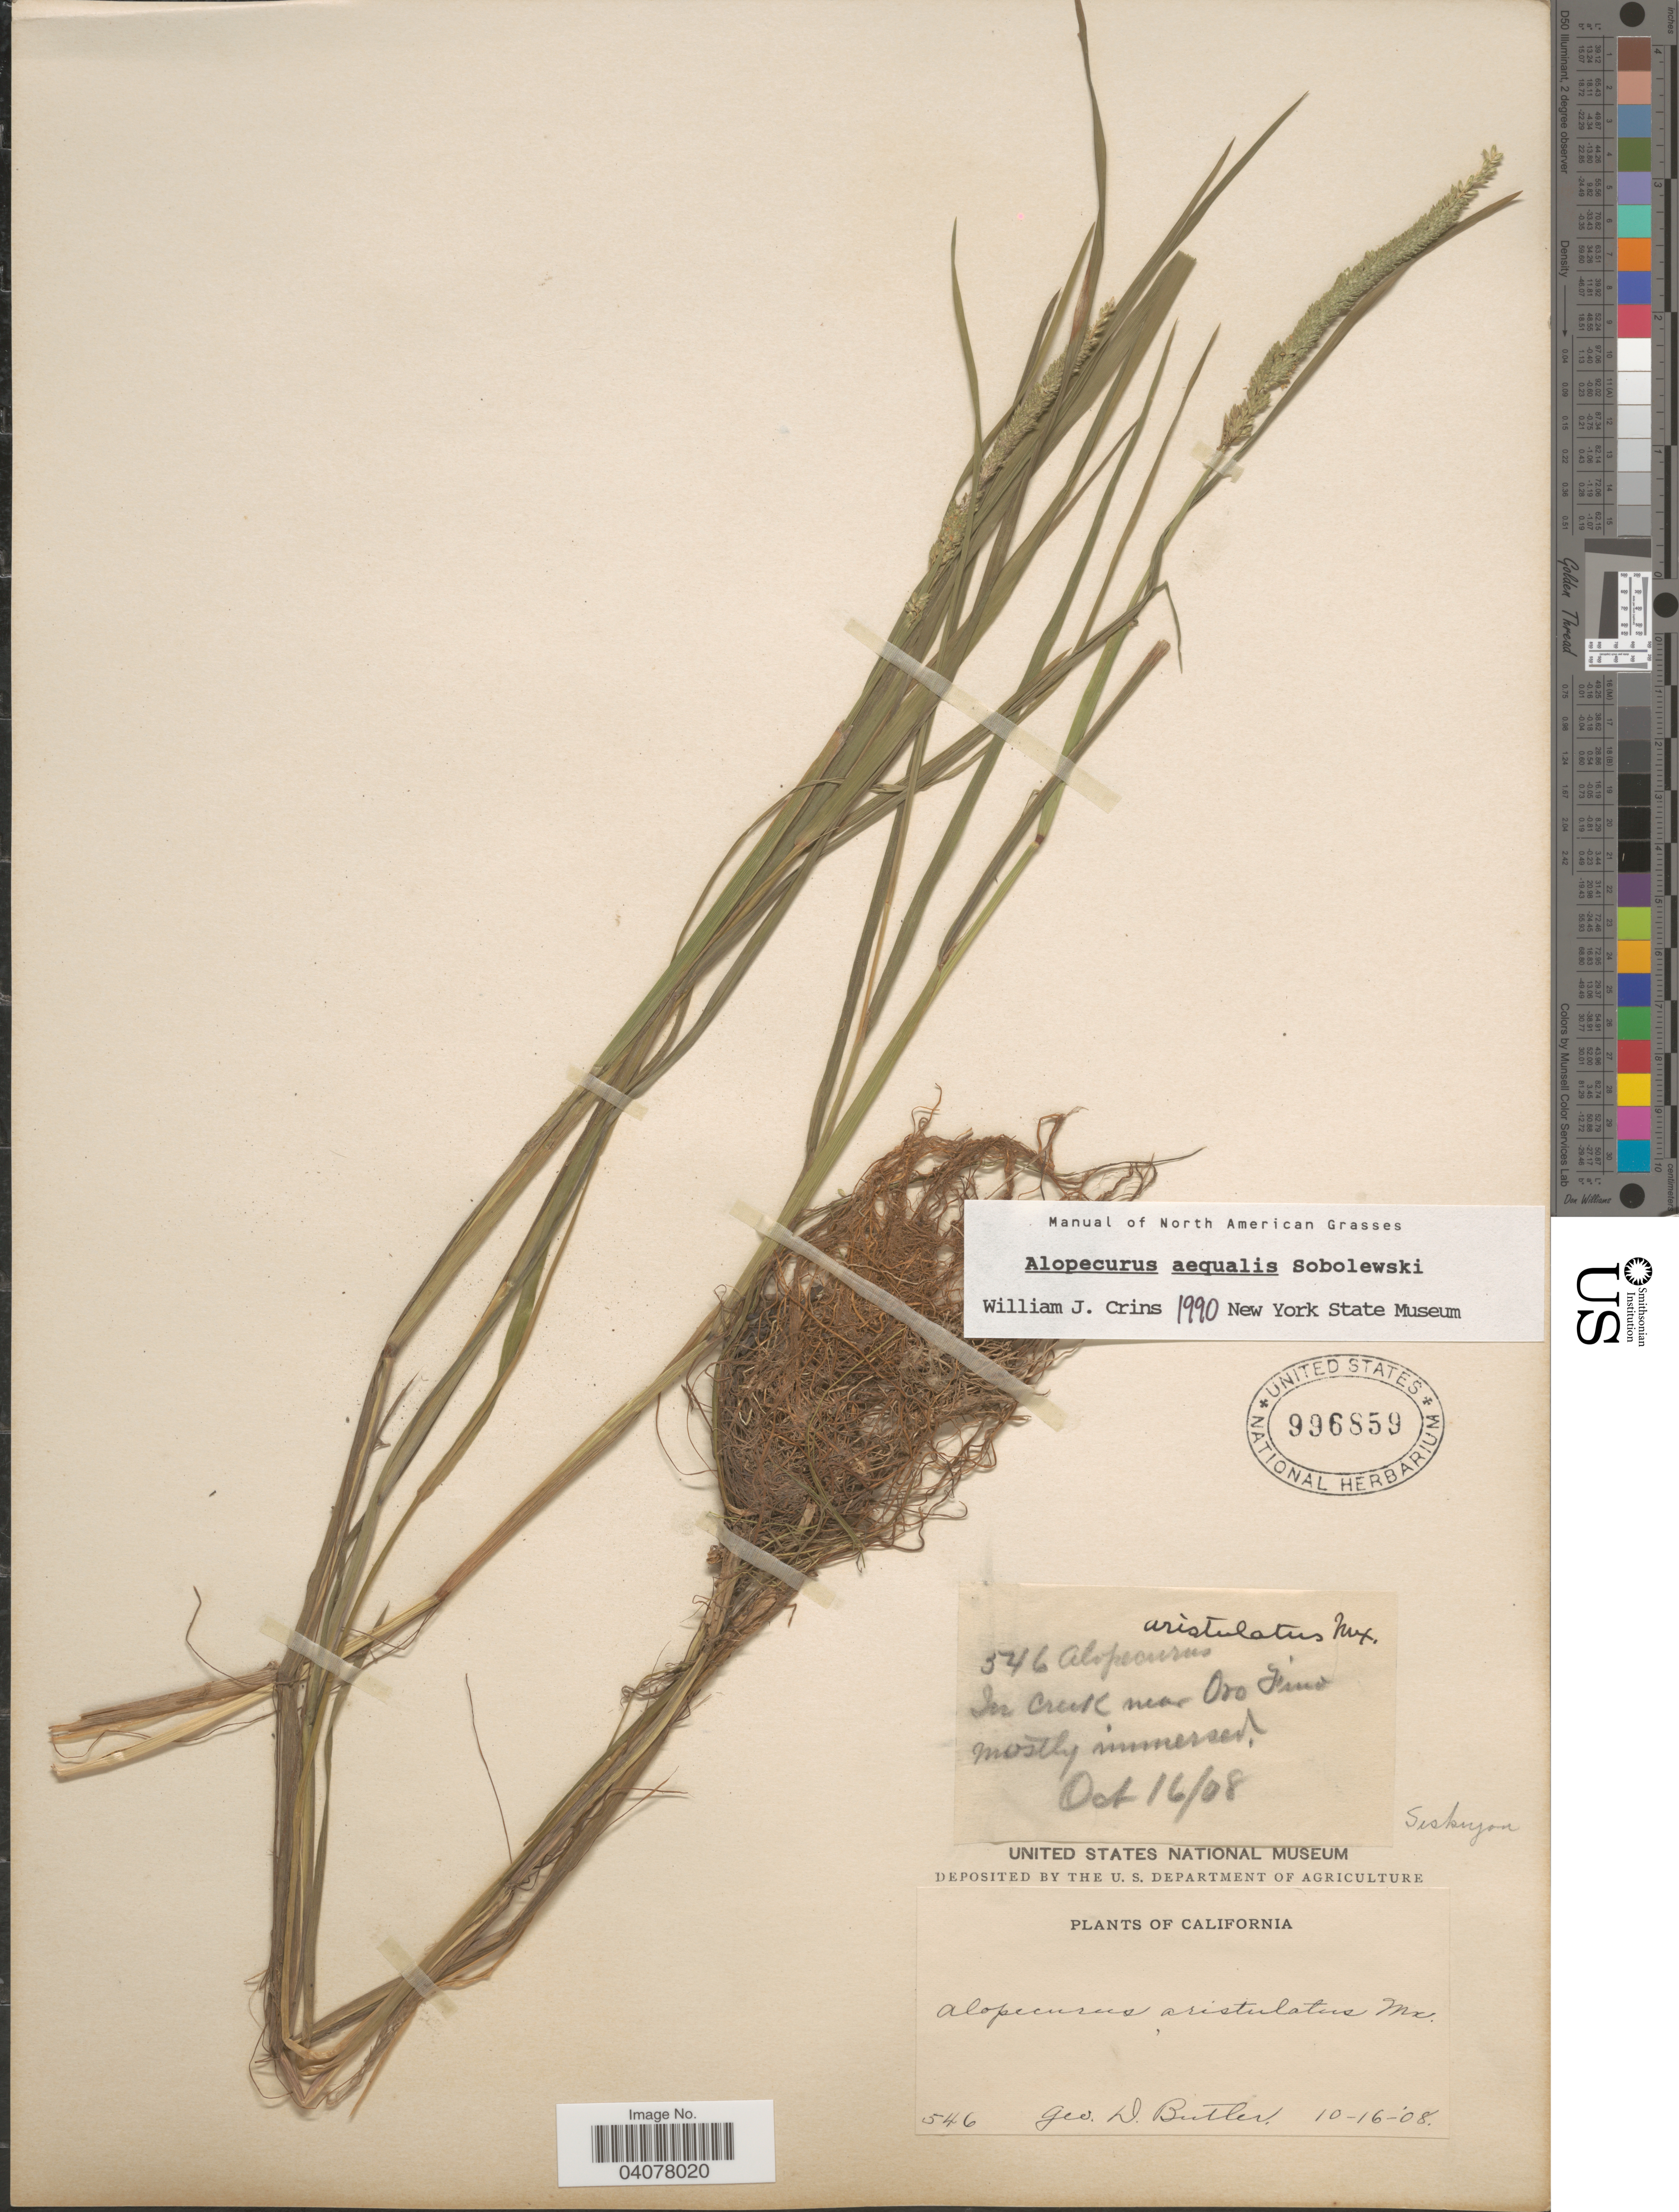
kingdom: Plantae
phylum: Tracheophyta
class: Liliopsida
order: Poales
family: Poaceae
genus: Alopecurus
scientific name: Alopecurus aequalis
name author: Sobol.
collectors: G. D. Butler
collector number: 546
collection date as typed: Transcribed d/m/y: 16/10/8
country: United States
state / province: California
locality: In creek near Oro Fino. Siskiyou.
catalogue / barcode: US 996859